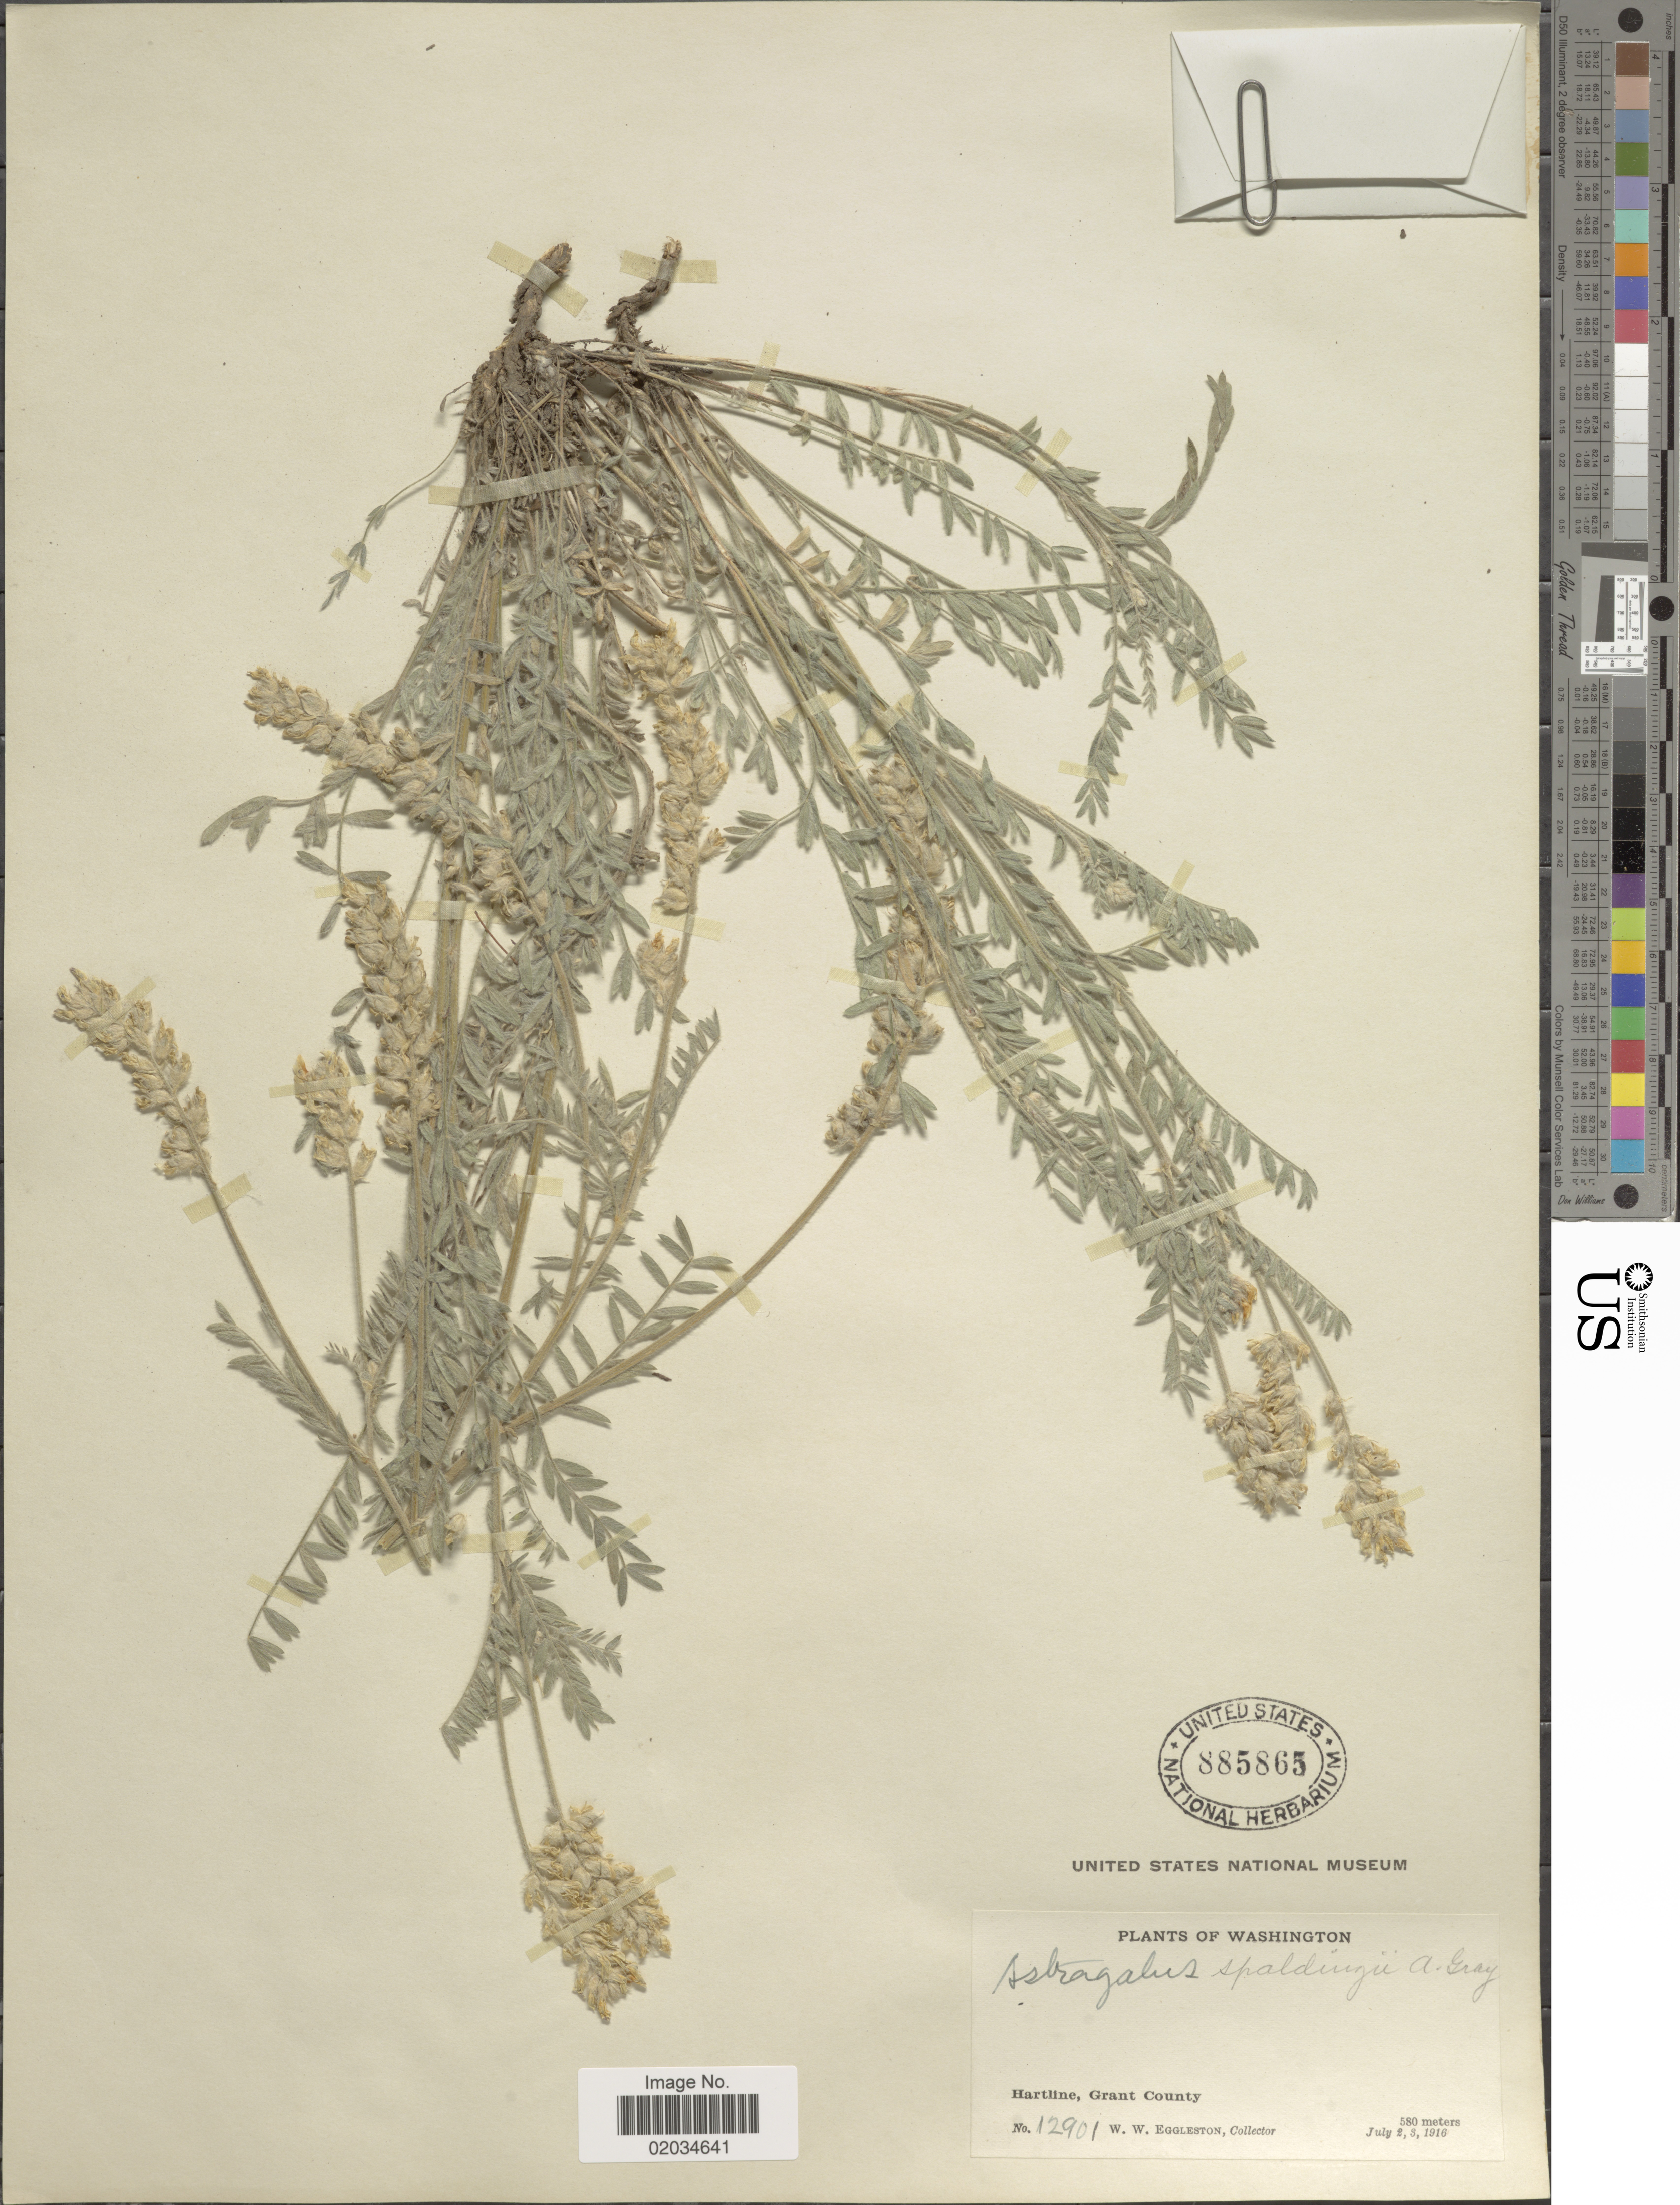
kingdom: Plantae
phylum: Tracheophyta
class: Magnoliopsida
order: Fabales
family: Fabaceae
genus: Astragalus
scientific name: Astragalus spaldingii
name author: A. Gray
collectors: W. W. Eggleston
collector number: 12901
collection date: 1916-07-02/1916-07-03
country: United States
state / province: Washington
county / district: Grant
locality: Hartline, Grant County.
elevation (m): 580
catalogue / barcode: US 885865